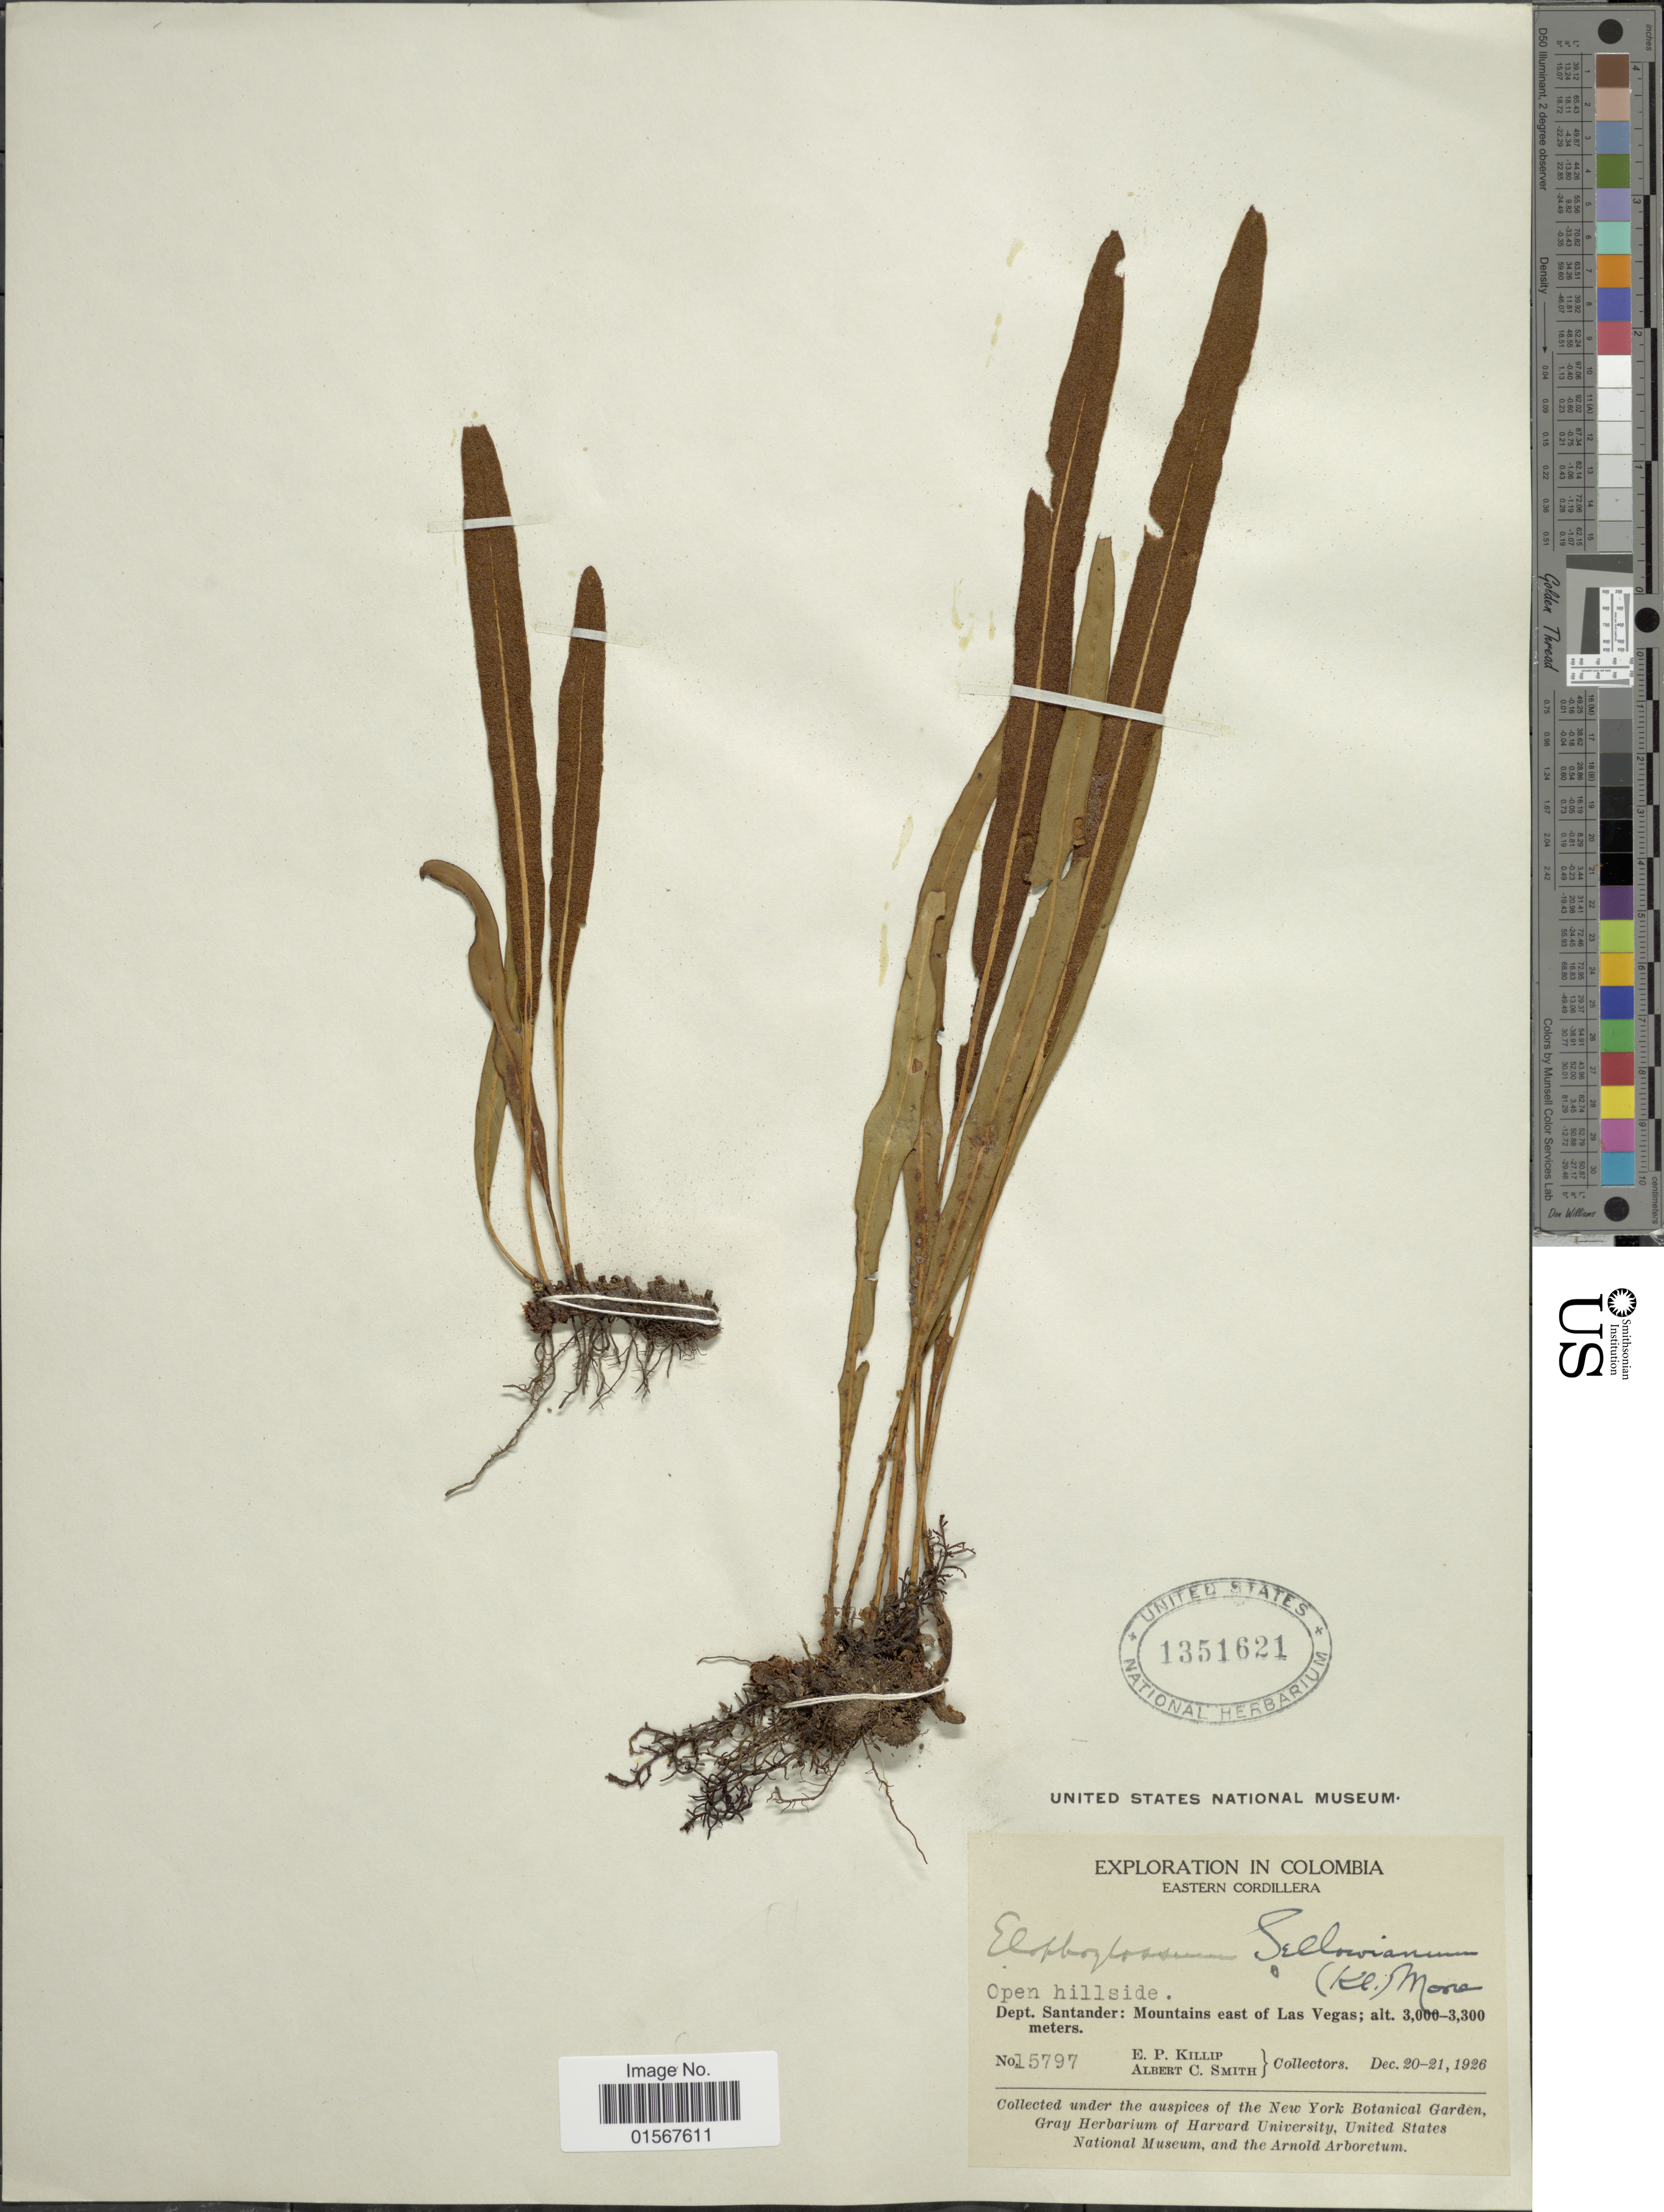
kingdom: Plantae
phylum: Tracheophyta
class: Polypodiopsida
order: Polypodiales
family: Dryopteridaceae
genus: Elaphoglossum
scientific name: Elaphoglossum sellowianum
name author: (Pr.) T. Moore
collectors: E. P. Killip & A. C. Smith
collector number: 15797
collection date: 1926-12-20/1926-12-21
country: Colombia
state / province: Santander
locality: Dept. Santander: Mountains east of Las Vegas, Eastern Cordillera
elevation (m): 3000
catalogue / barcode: US 1351621